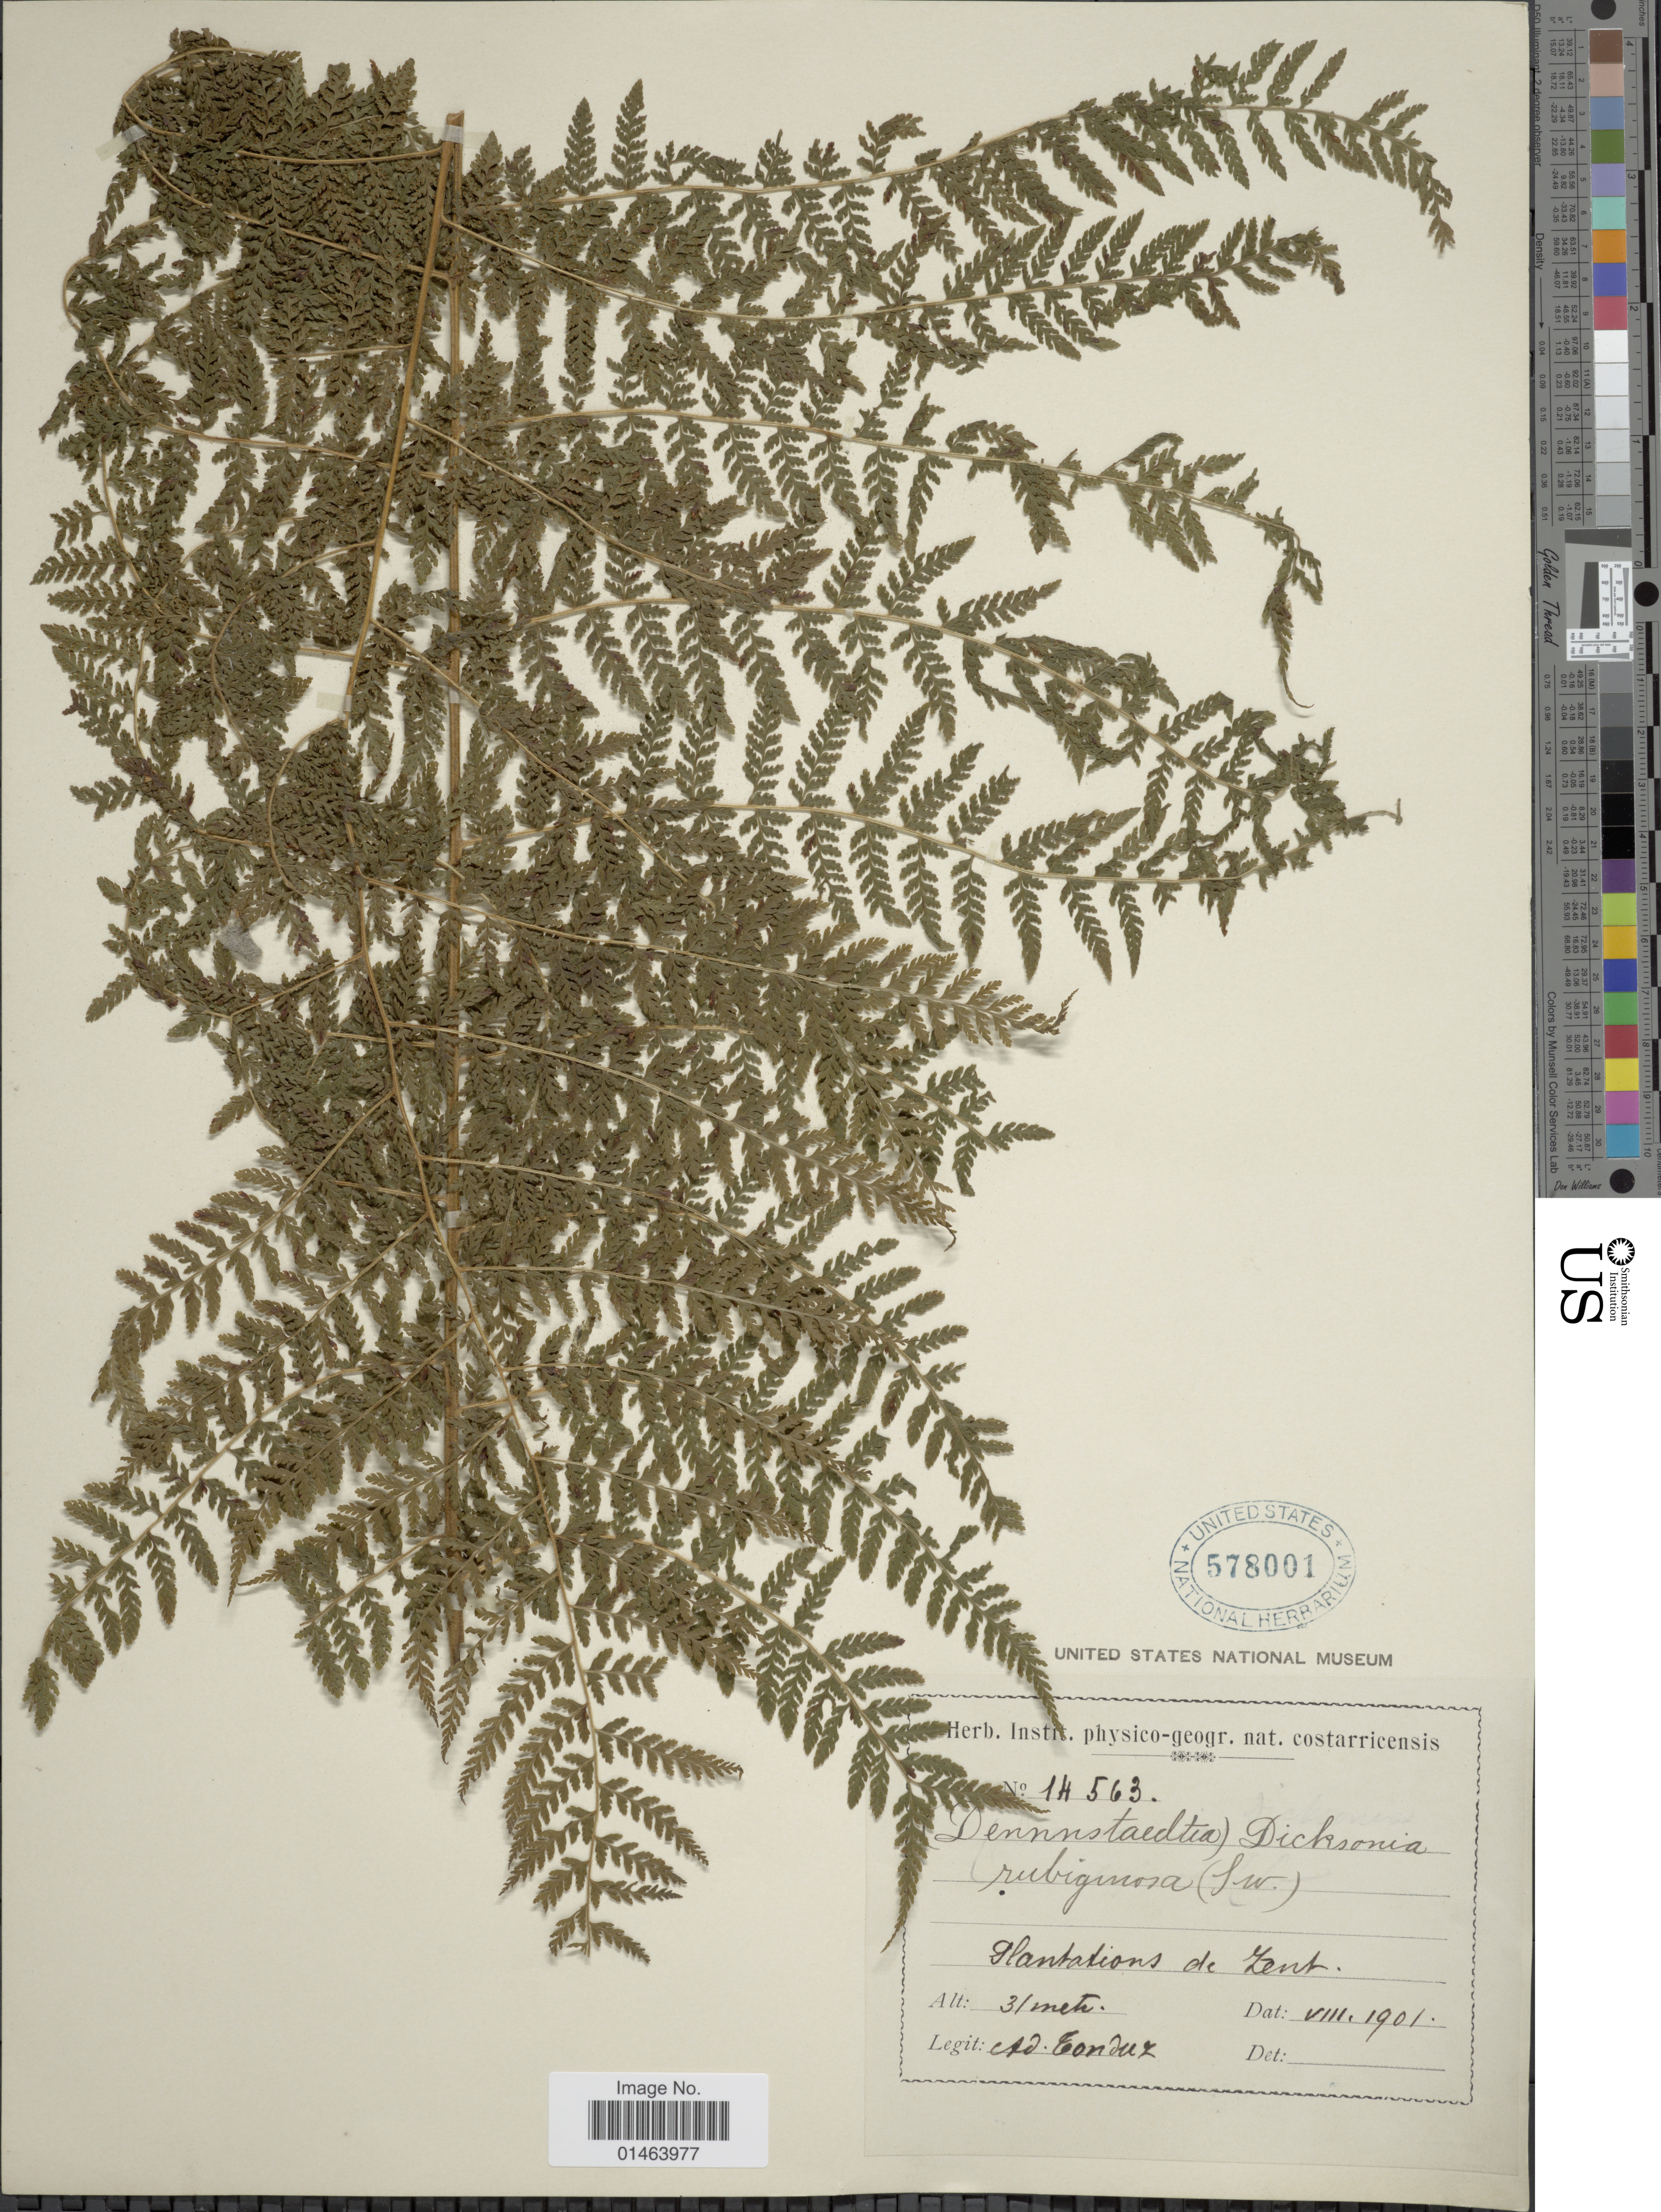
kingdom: Plantae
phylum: Tracheophyta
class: Polypodiopsida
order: Polypodiales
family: Dennstaedtiaceae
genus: Dennstaedtia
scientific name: Dennstaedtia cicutaria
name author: (Sw.) T. Moore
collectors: A. Tonduz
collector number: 14563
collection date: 1901-08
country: Costa Rica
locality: Plantations de Zent.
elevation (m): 31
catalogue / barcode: US 578001